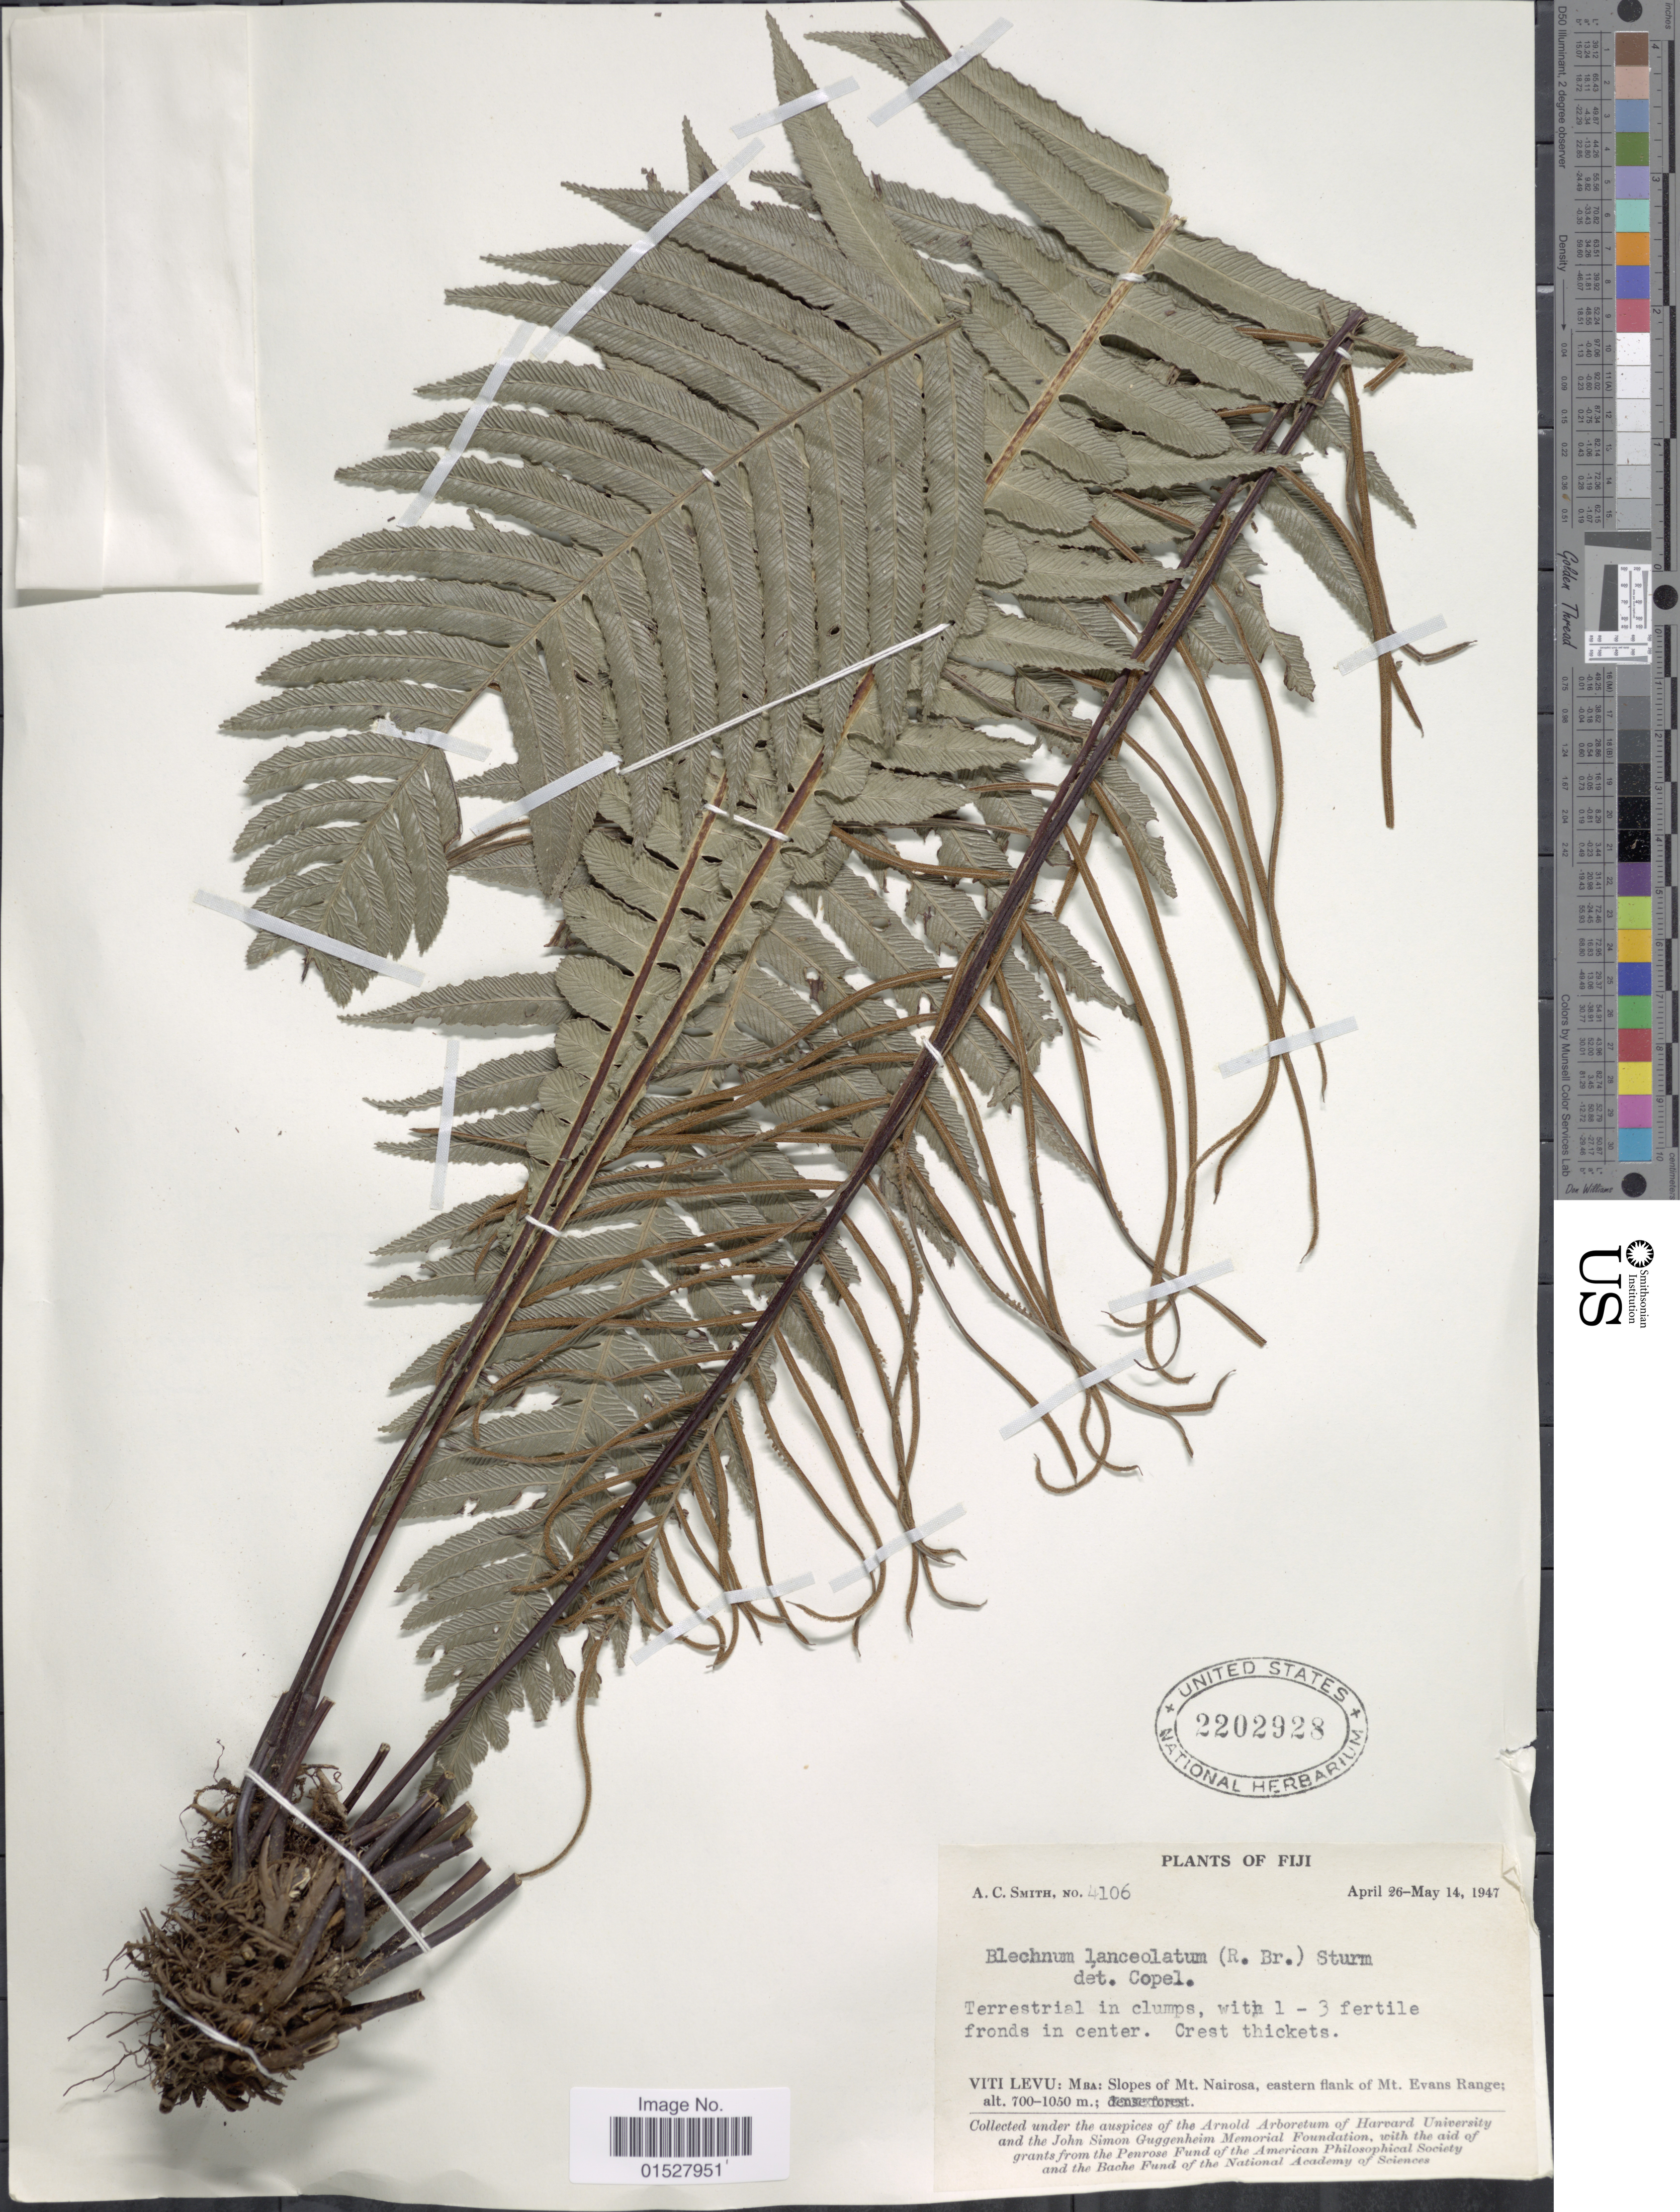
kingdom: Plantae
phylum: Tracheophyta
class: Polypodiopsida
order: Polypodiales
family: Blechnaceae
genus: Blechnum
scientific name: Blechnum lanceolatum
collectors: A. C. Smith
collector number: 4106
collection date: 1947-04-26/1947-05-14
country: Fiji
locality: Viti Levu: Mba: slopes of Mt. Nairosa, eastern flank of Mt. Evans Range.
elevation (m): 700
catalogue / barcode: US 2202928